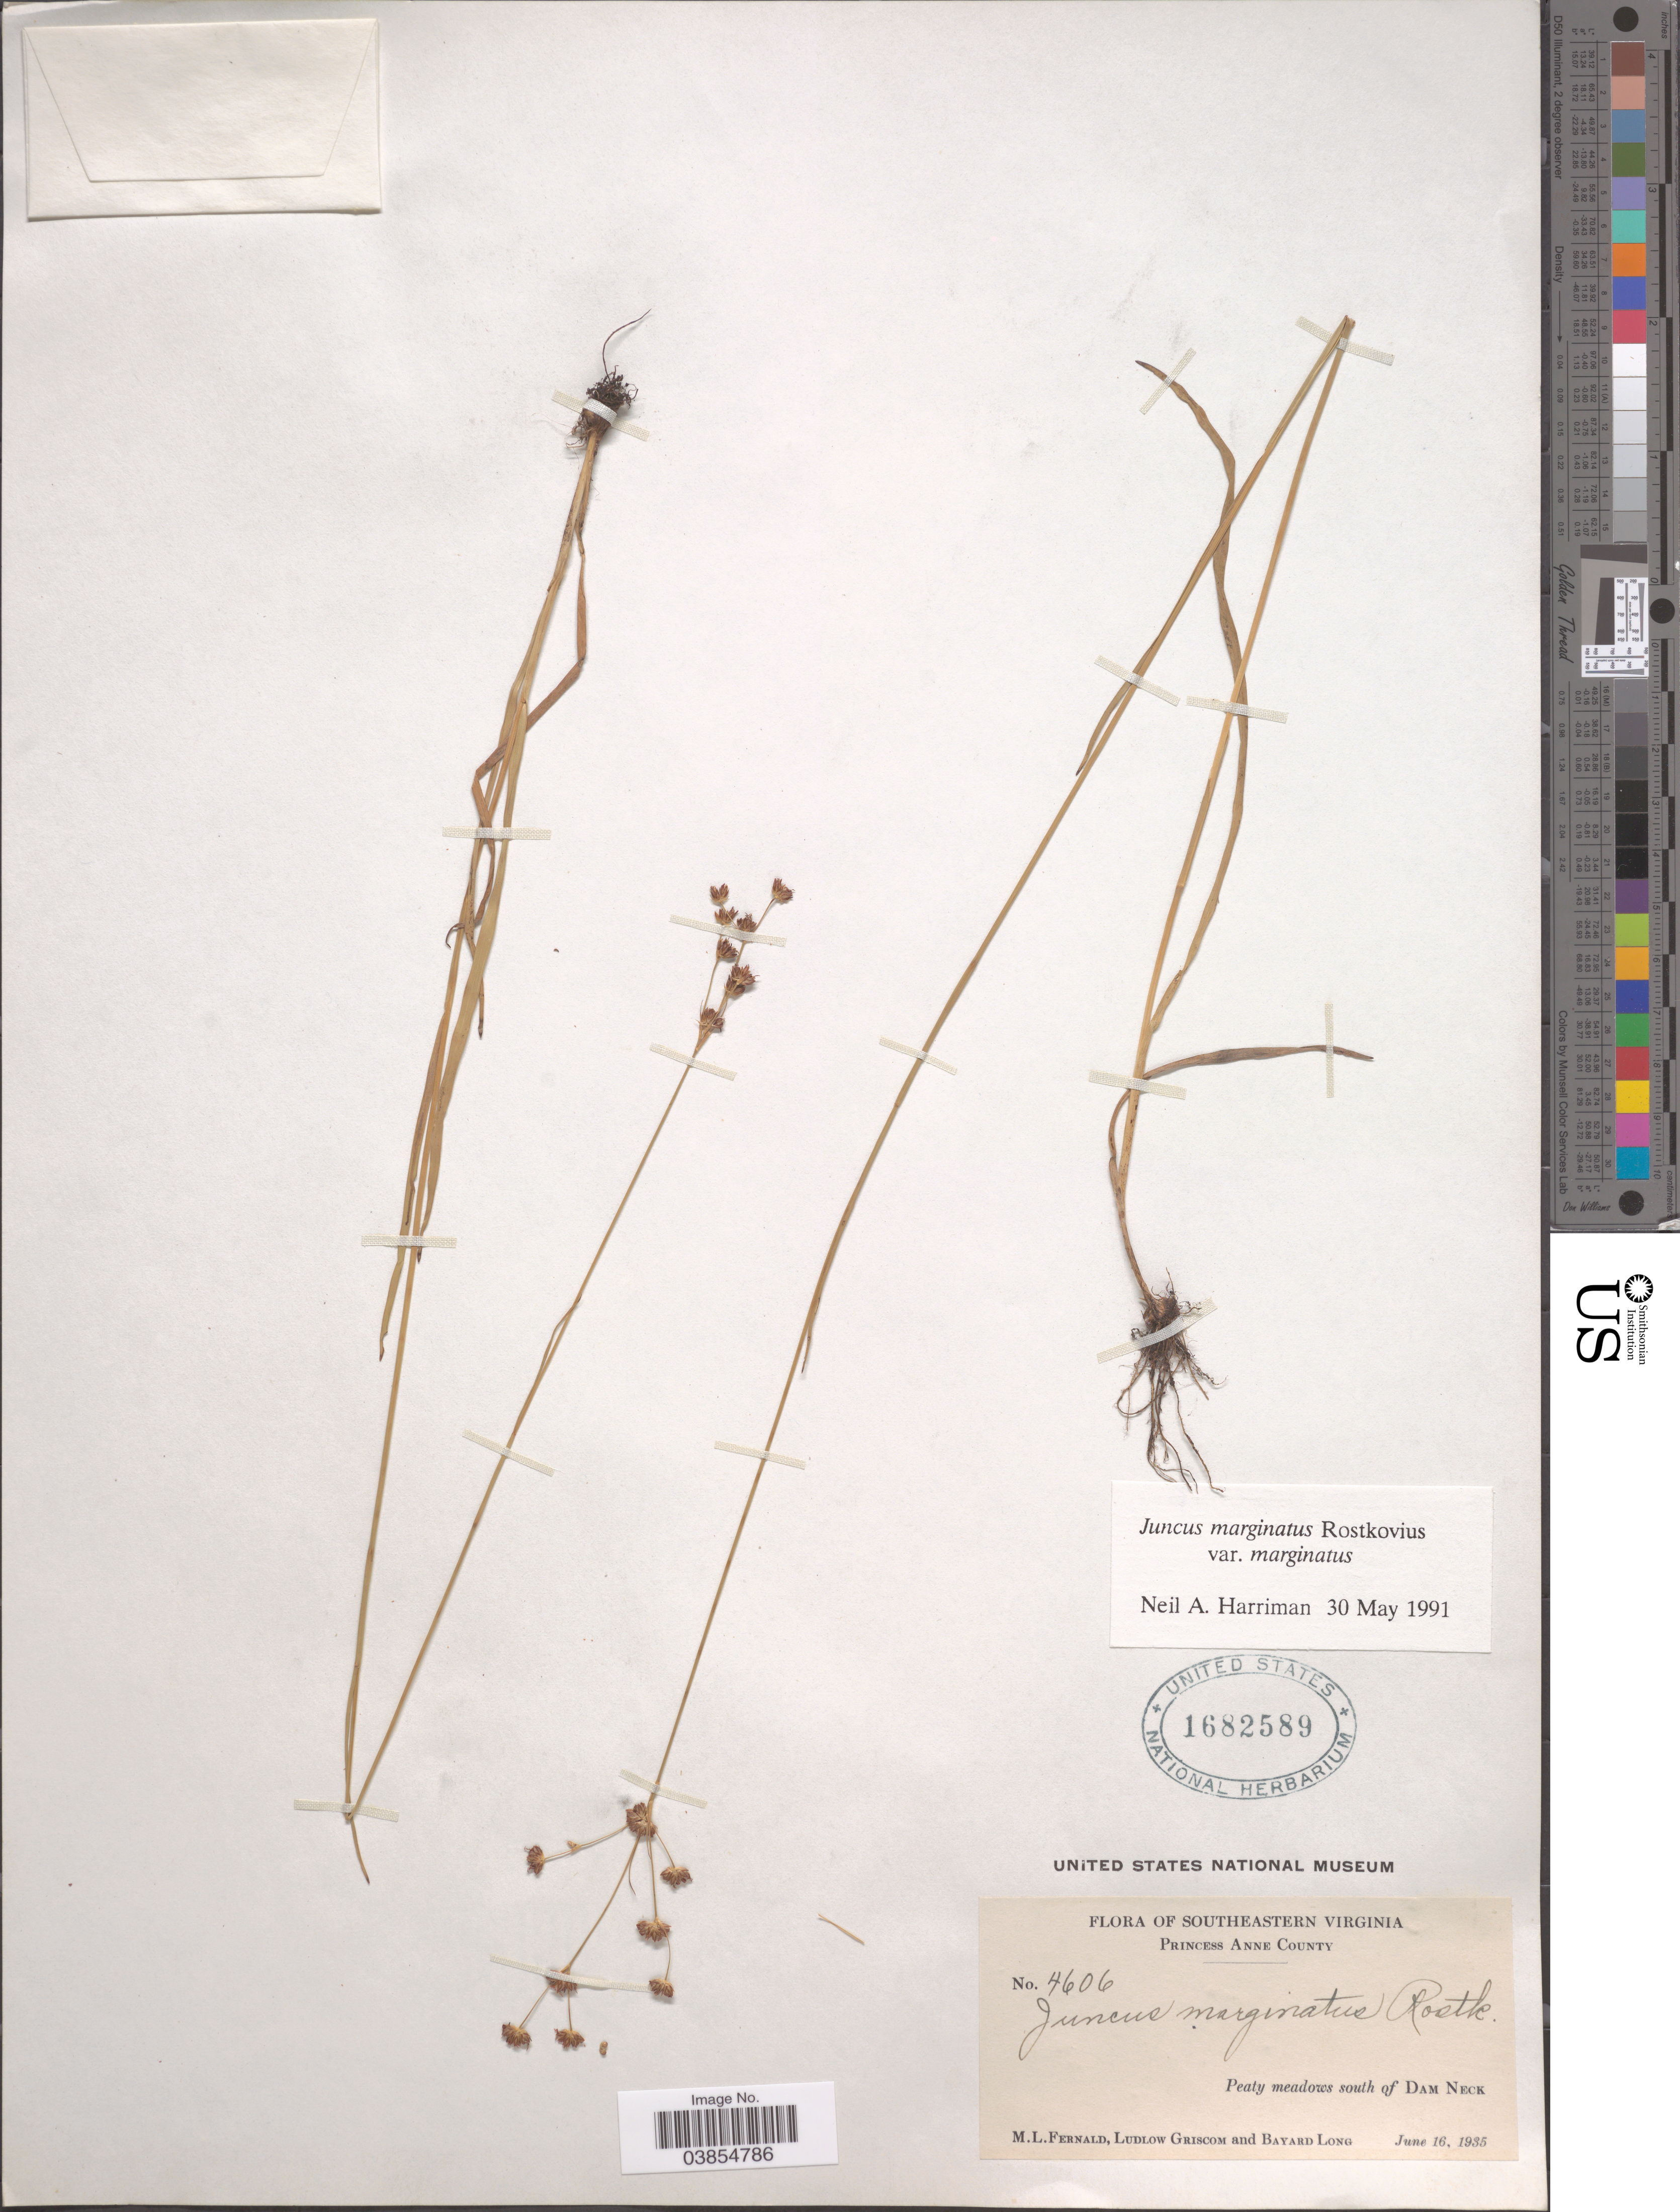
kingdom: Plantae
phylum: Tracheophyta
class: Liliopsida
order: Poales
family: Juncaceae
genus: Juncus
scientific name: Juncus marginatus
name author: Rostk.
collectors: M. L. Fernald, L. Griscom & B. Long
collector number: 4606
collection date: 1935-06-16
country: United States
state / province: Virginia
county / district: City of Virginia Beach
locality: Southeastern Virginia. Princess Anne County. Peaty meadows south of Dam Neck.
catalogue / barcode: US 1682589